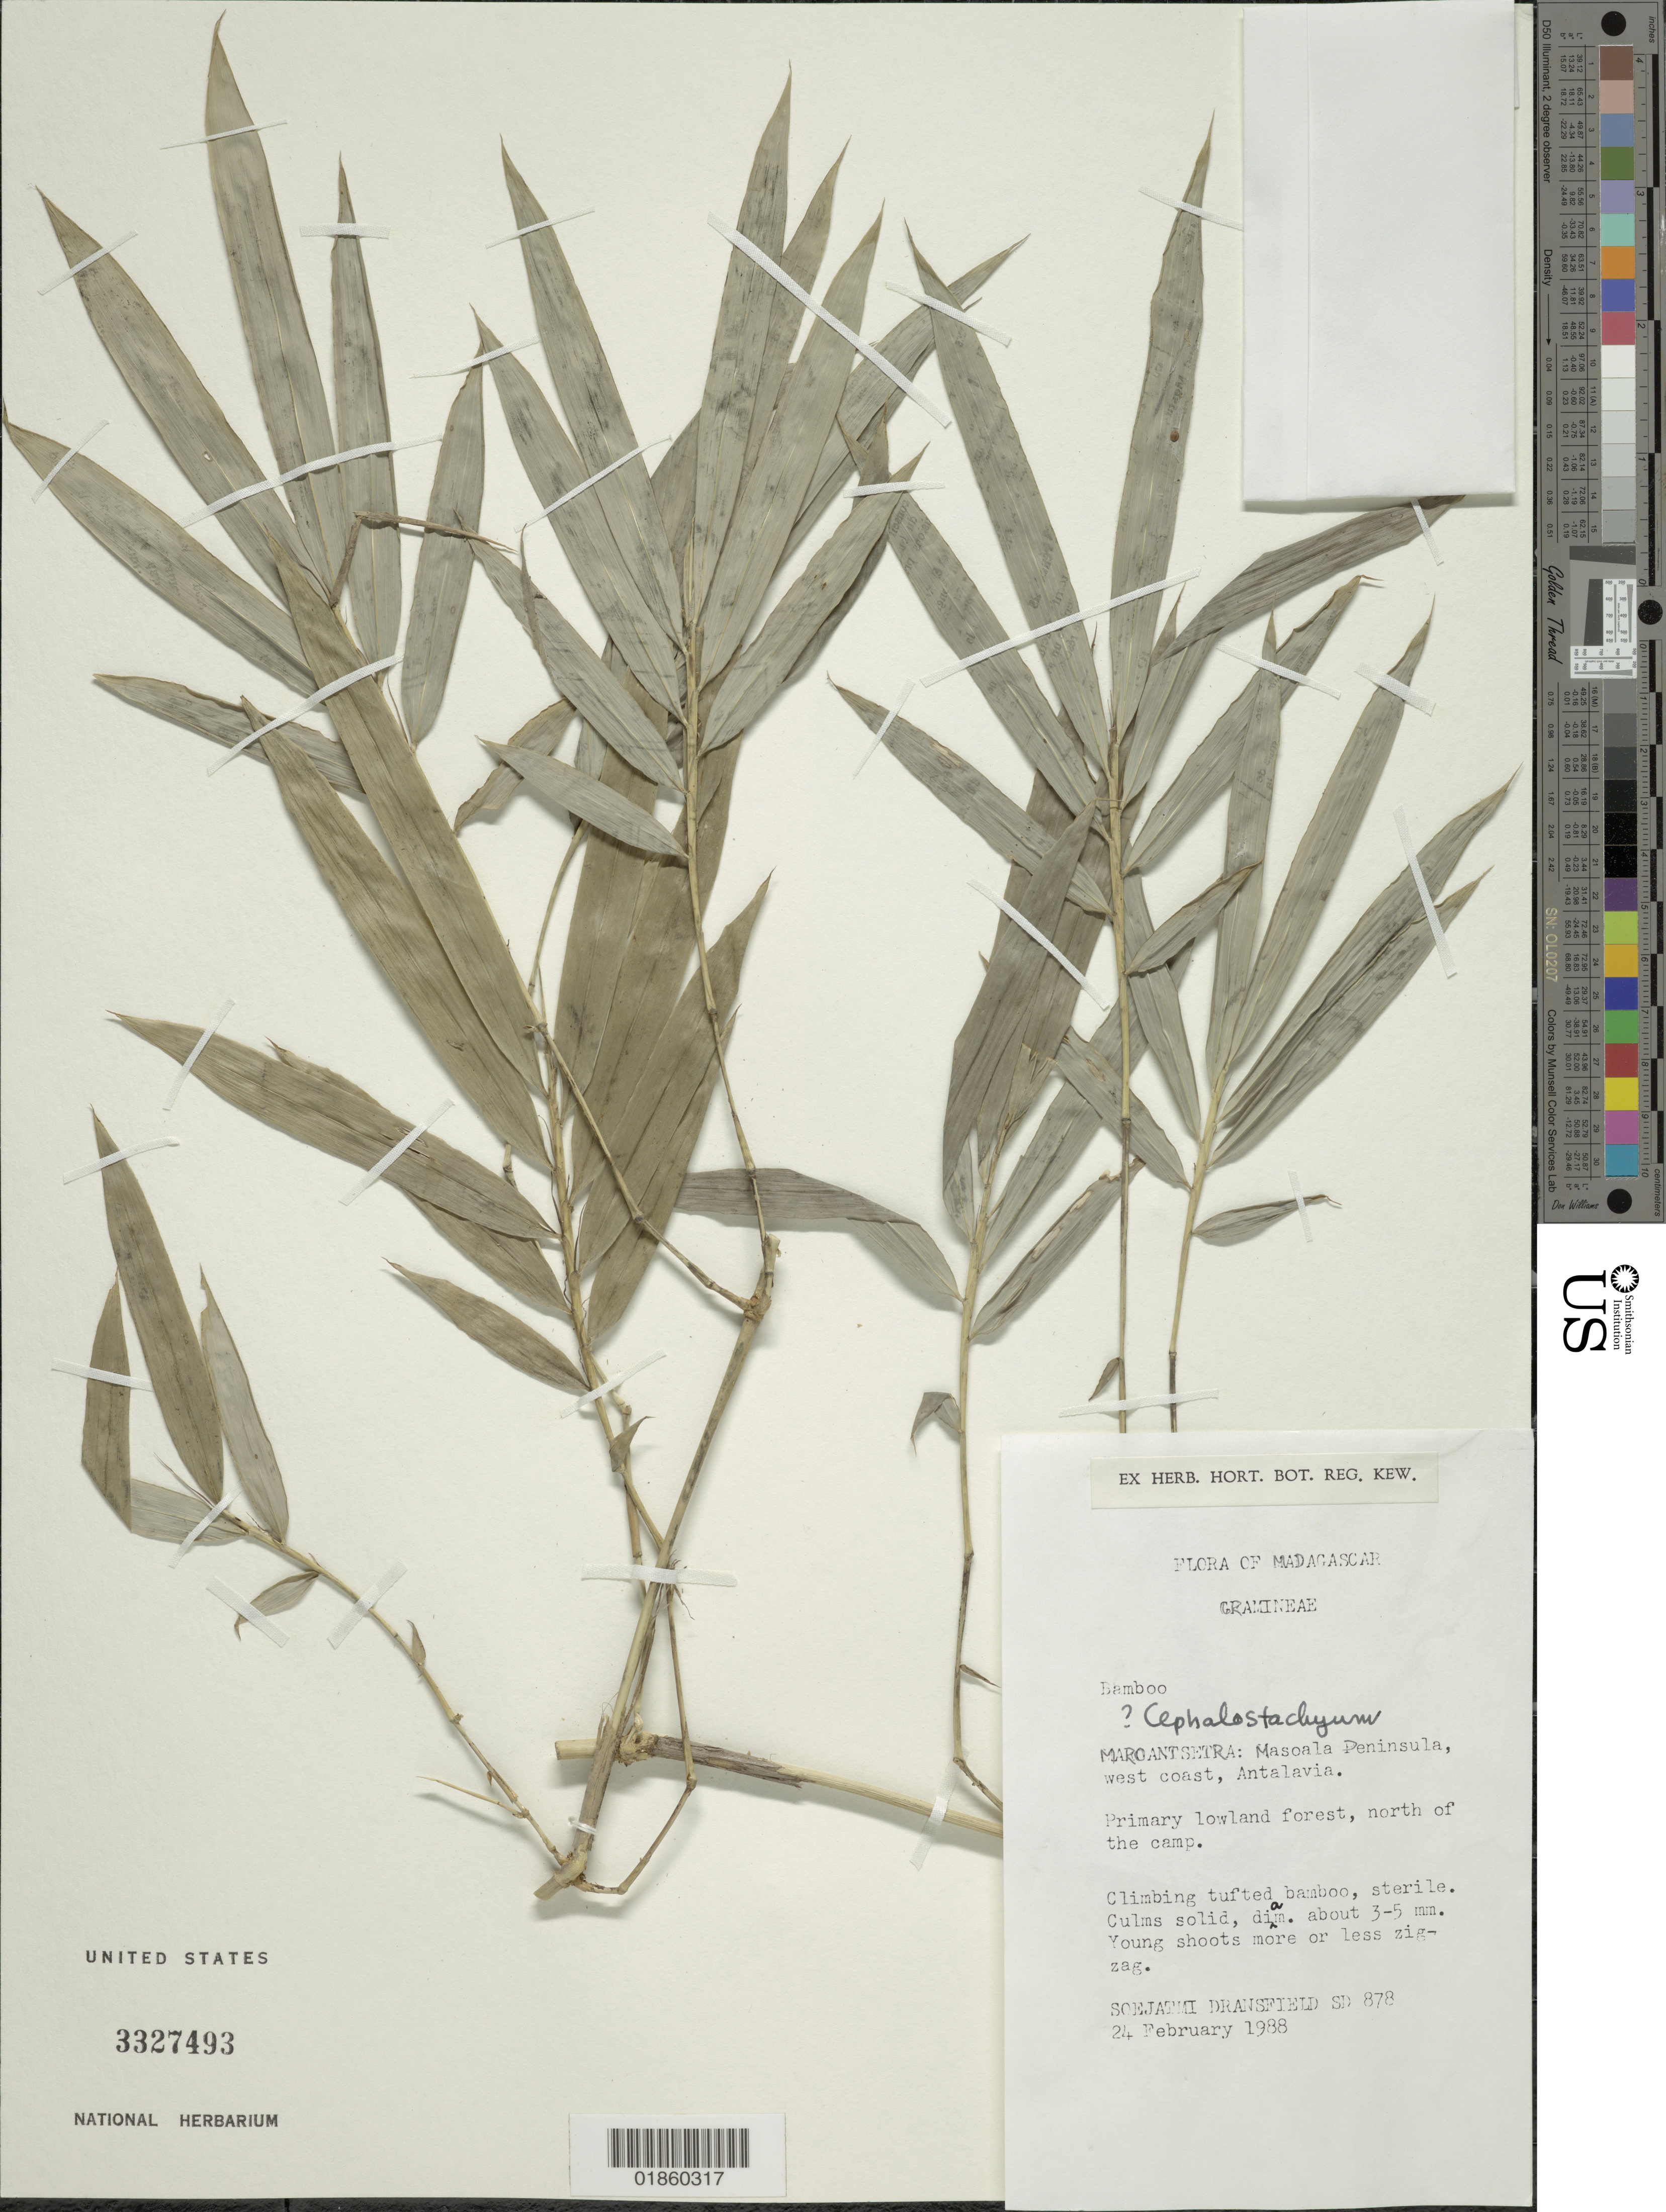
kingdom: Plantae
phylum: Tracheophyta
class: Liliopsida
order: Poales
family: Poaceae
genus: Cephalostachyum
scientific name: Cephalostachyum sp.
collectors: S. Dransfield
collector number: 878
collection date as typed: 24 Feb 1988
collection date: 1988-02-24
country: Madagascar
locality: Moromanga, andasibe, analamazoatra (perinet)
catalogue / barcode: US 3327493-2